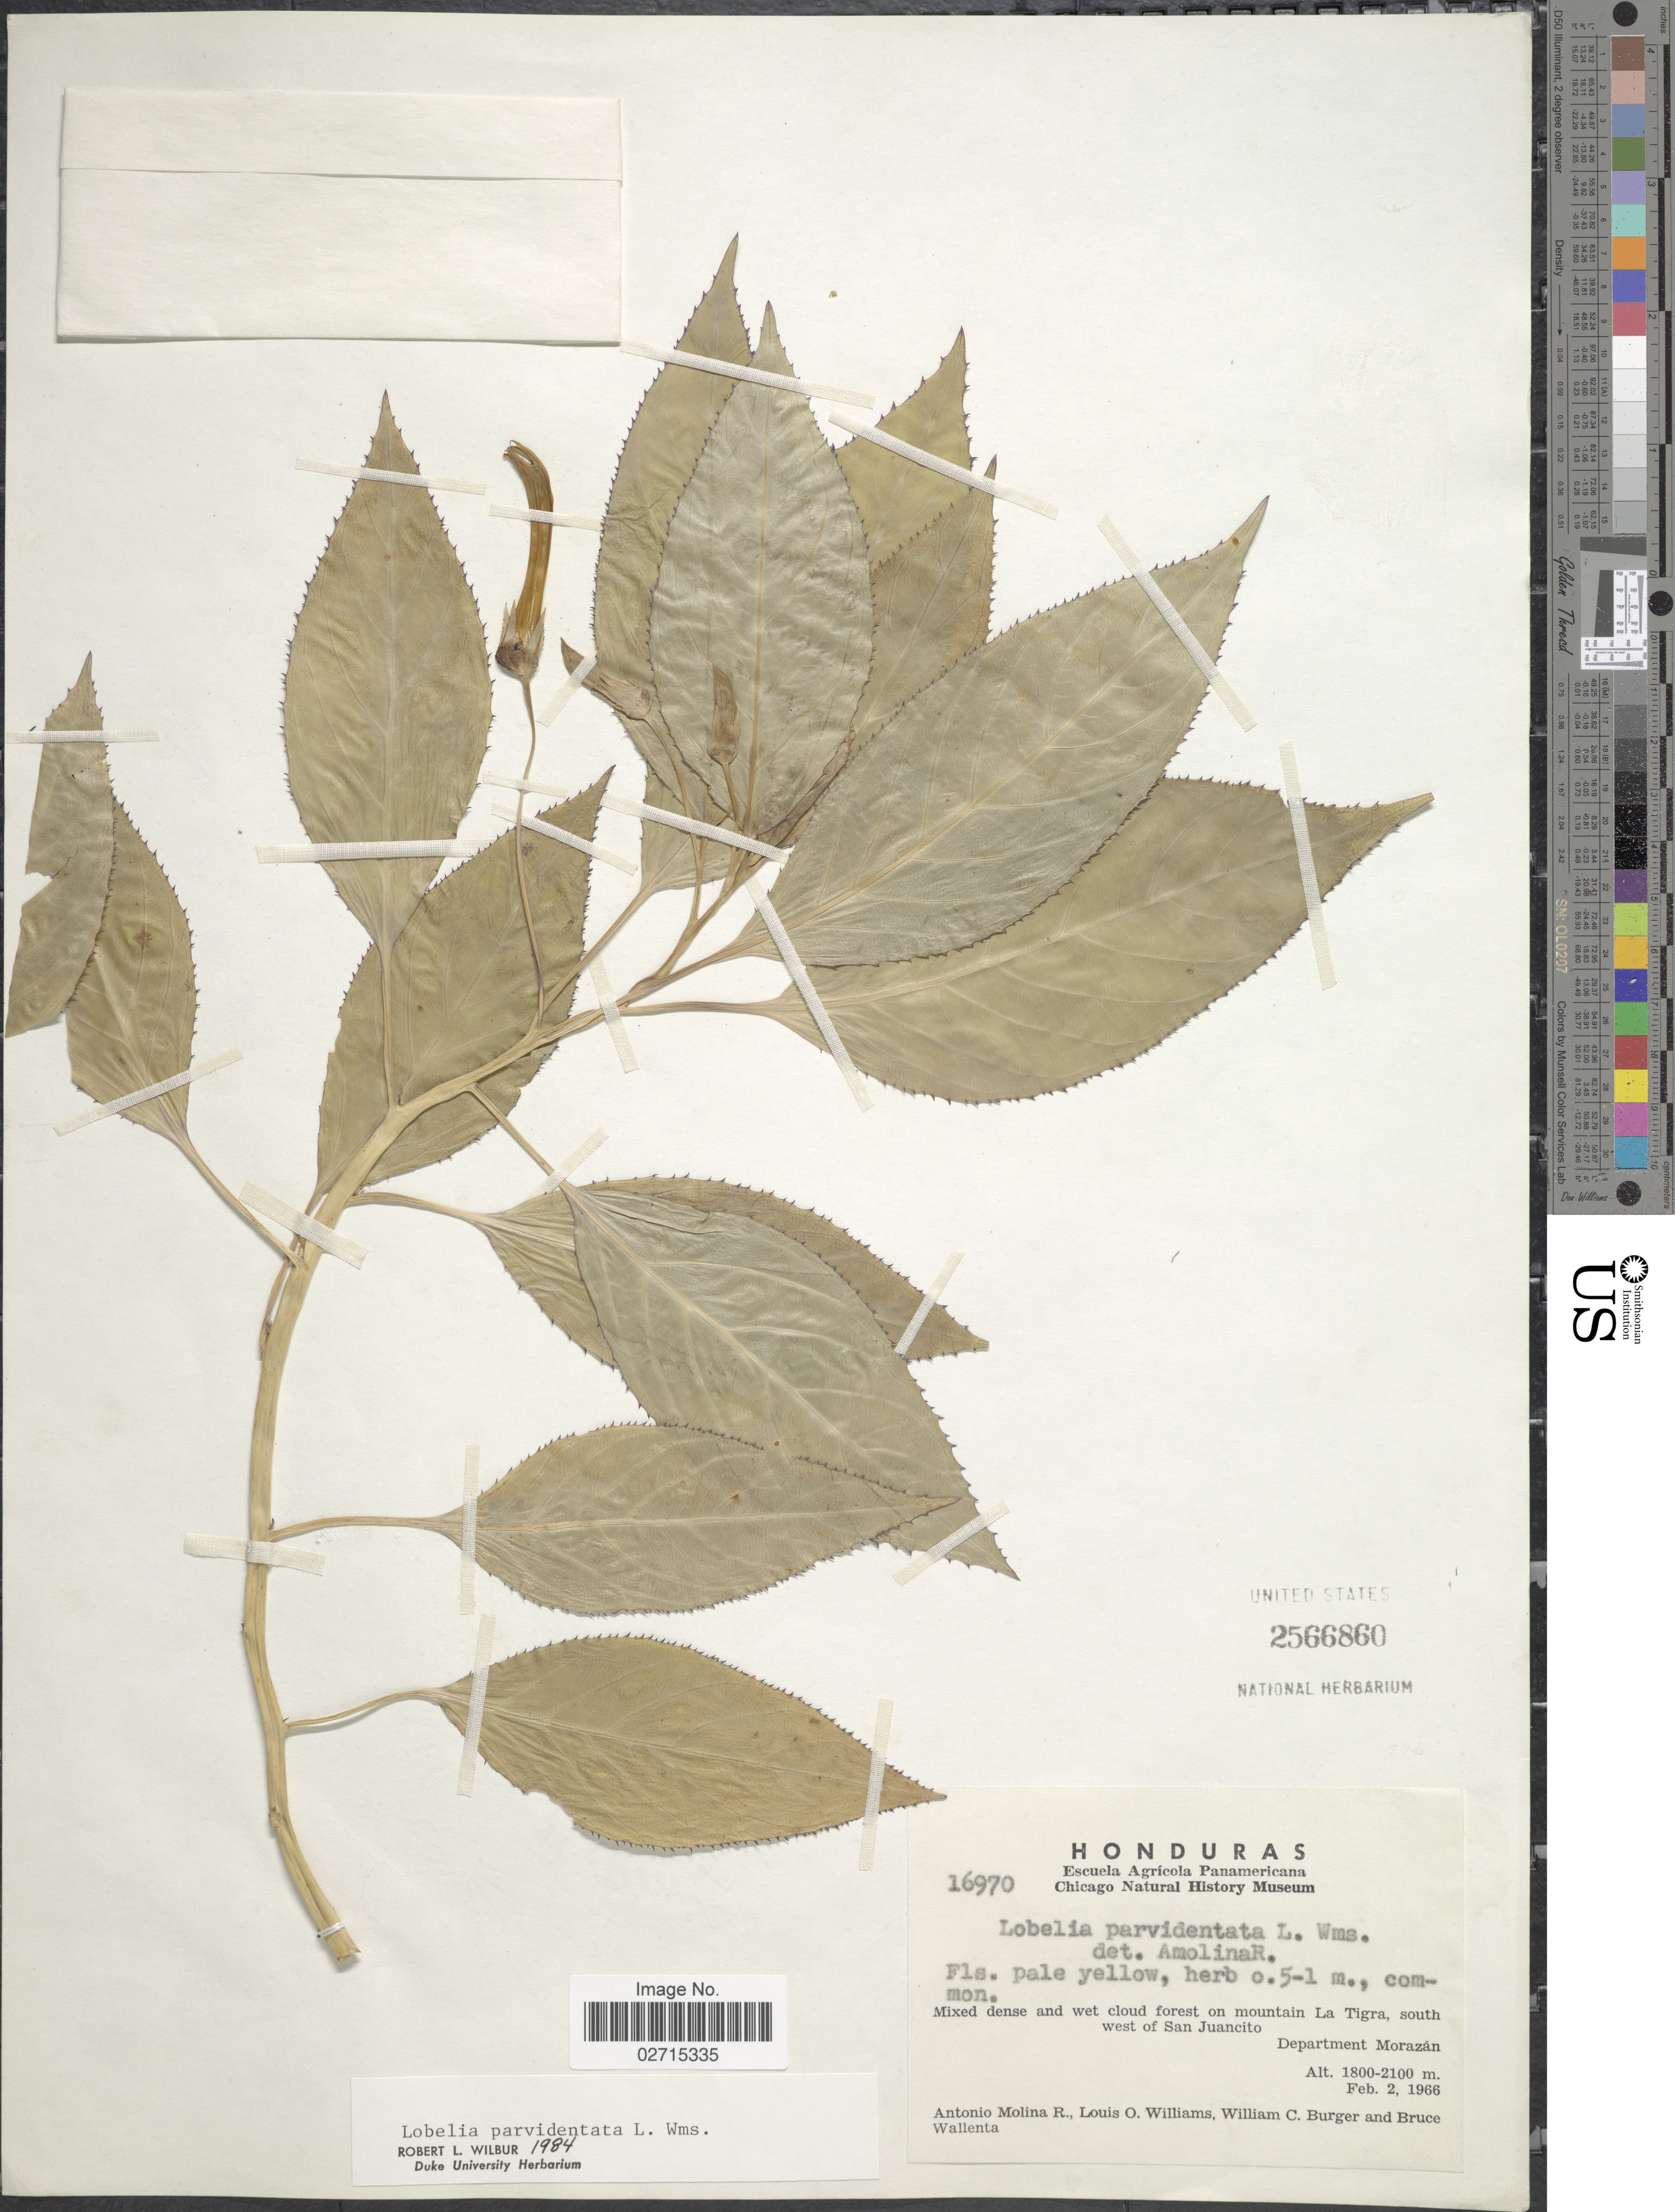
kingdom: Plantae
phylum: Tracheophyta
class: Magnoliopsida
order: Asterales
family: Campanulaceae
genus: Lobelia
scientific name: Lobelia parvidentata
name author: L.O. Williams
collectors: A. Molina R., L. O. Williams, W. Burger & B. Wallenta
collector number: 16970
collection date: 1966-02-02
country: Honduras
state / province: Fco. Morazán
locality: Mixed dense and wet cloud forest on mountain La Tigra, south west of San Juancito, Department Morazán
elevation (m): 1800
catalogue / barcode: US 2566860